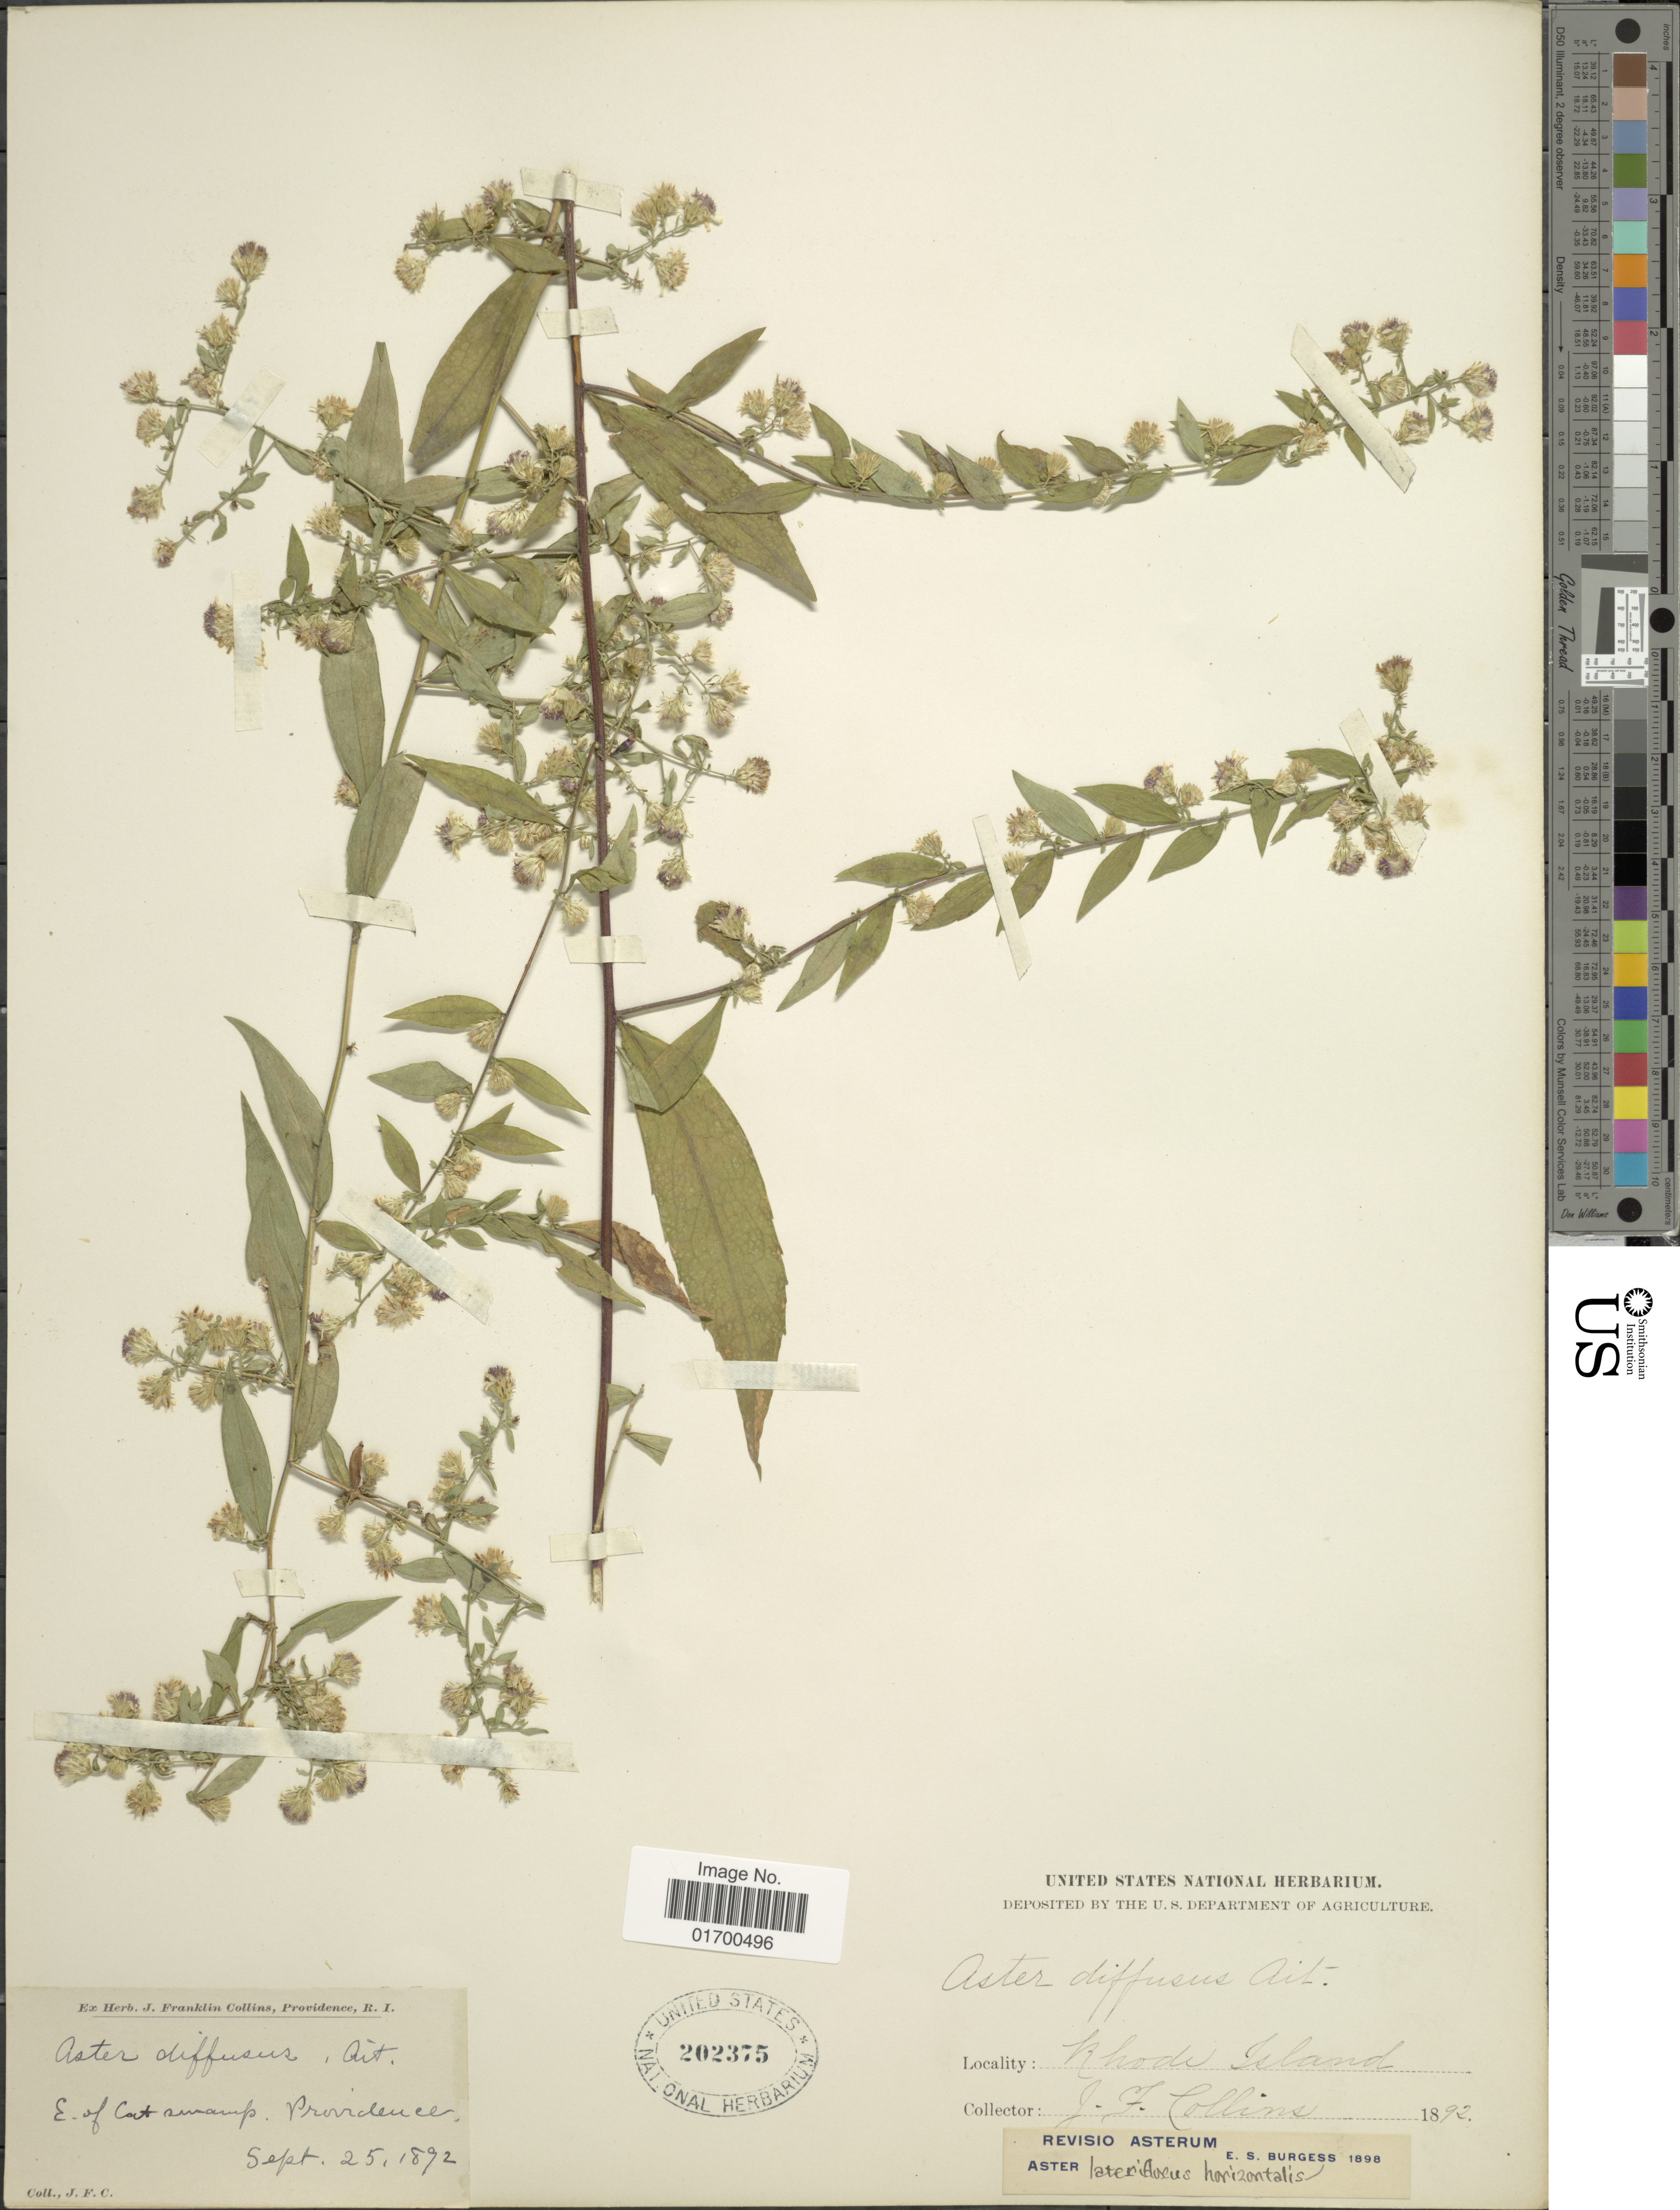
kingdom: Plantae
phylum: Tracheophyta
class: Magnoliopsida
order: Asterales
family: Asteraceae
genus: Symphyotrichum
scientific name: Symphyotrichum lateriflorum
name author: (L.) Á. Löve & D. Löve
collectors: J. Collins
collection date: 1892-09-25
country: United States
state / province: Rhode Island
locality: E. of Cat swamp, Providence.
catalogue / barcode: US 202375